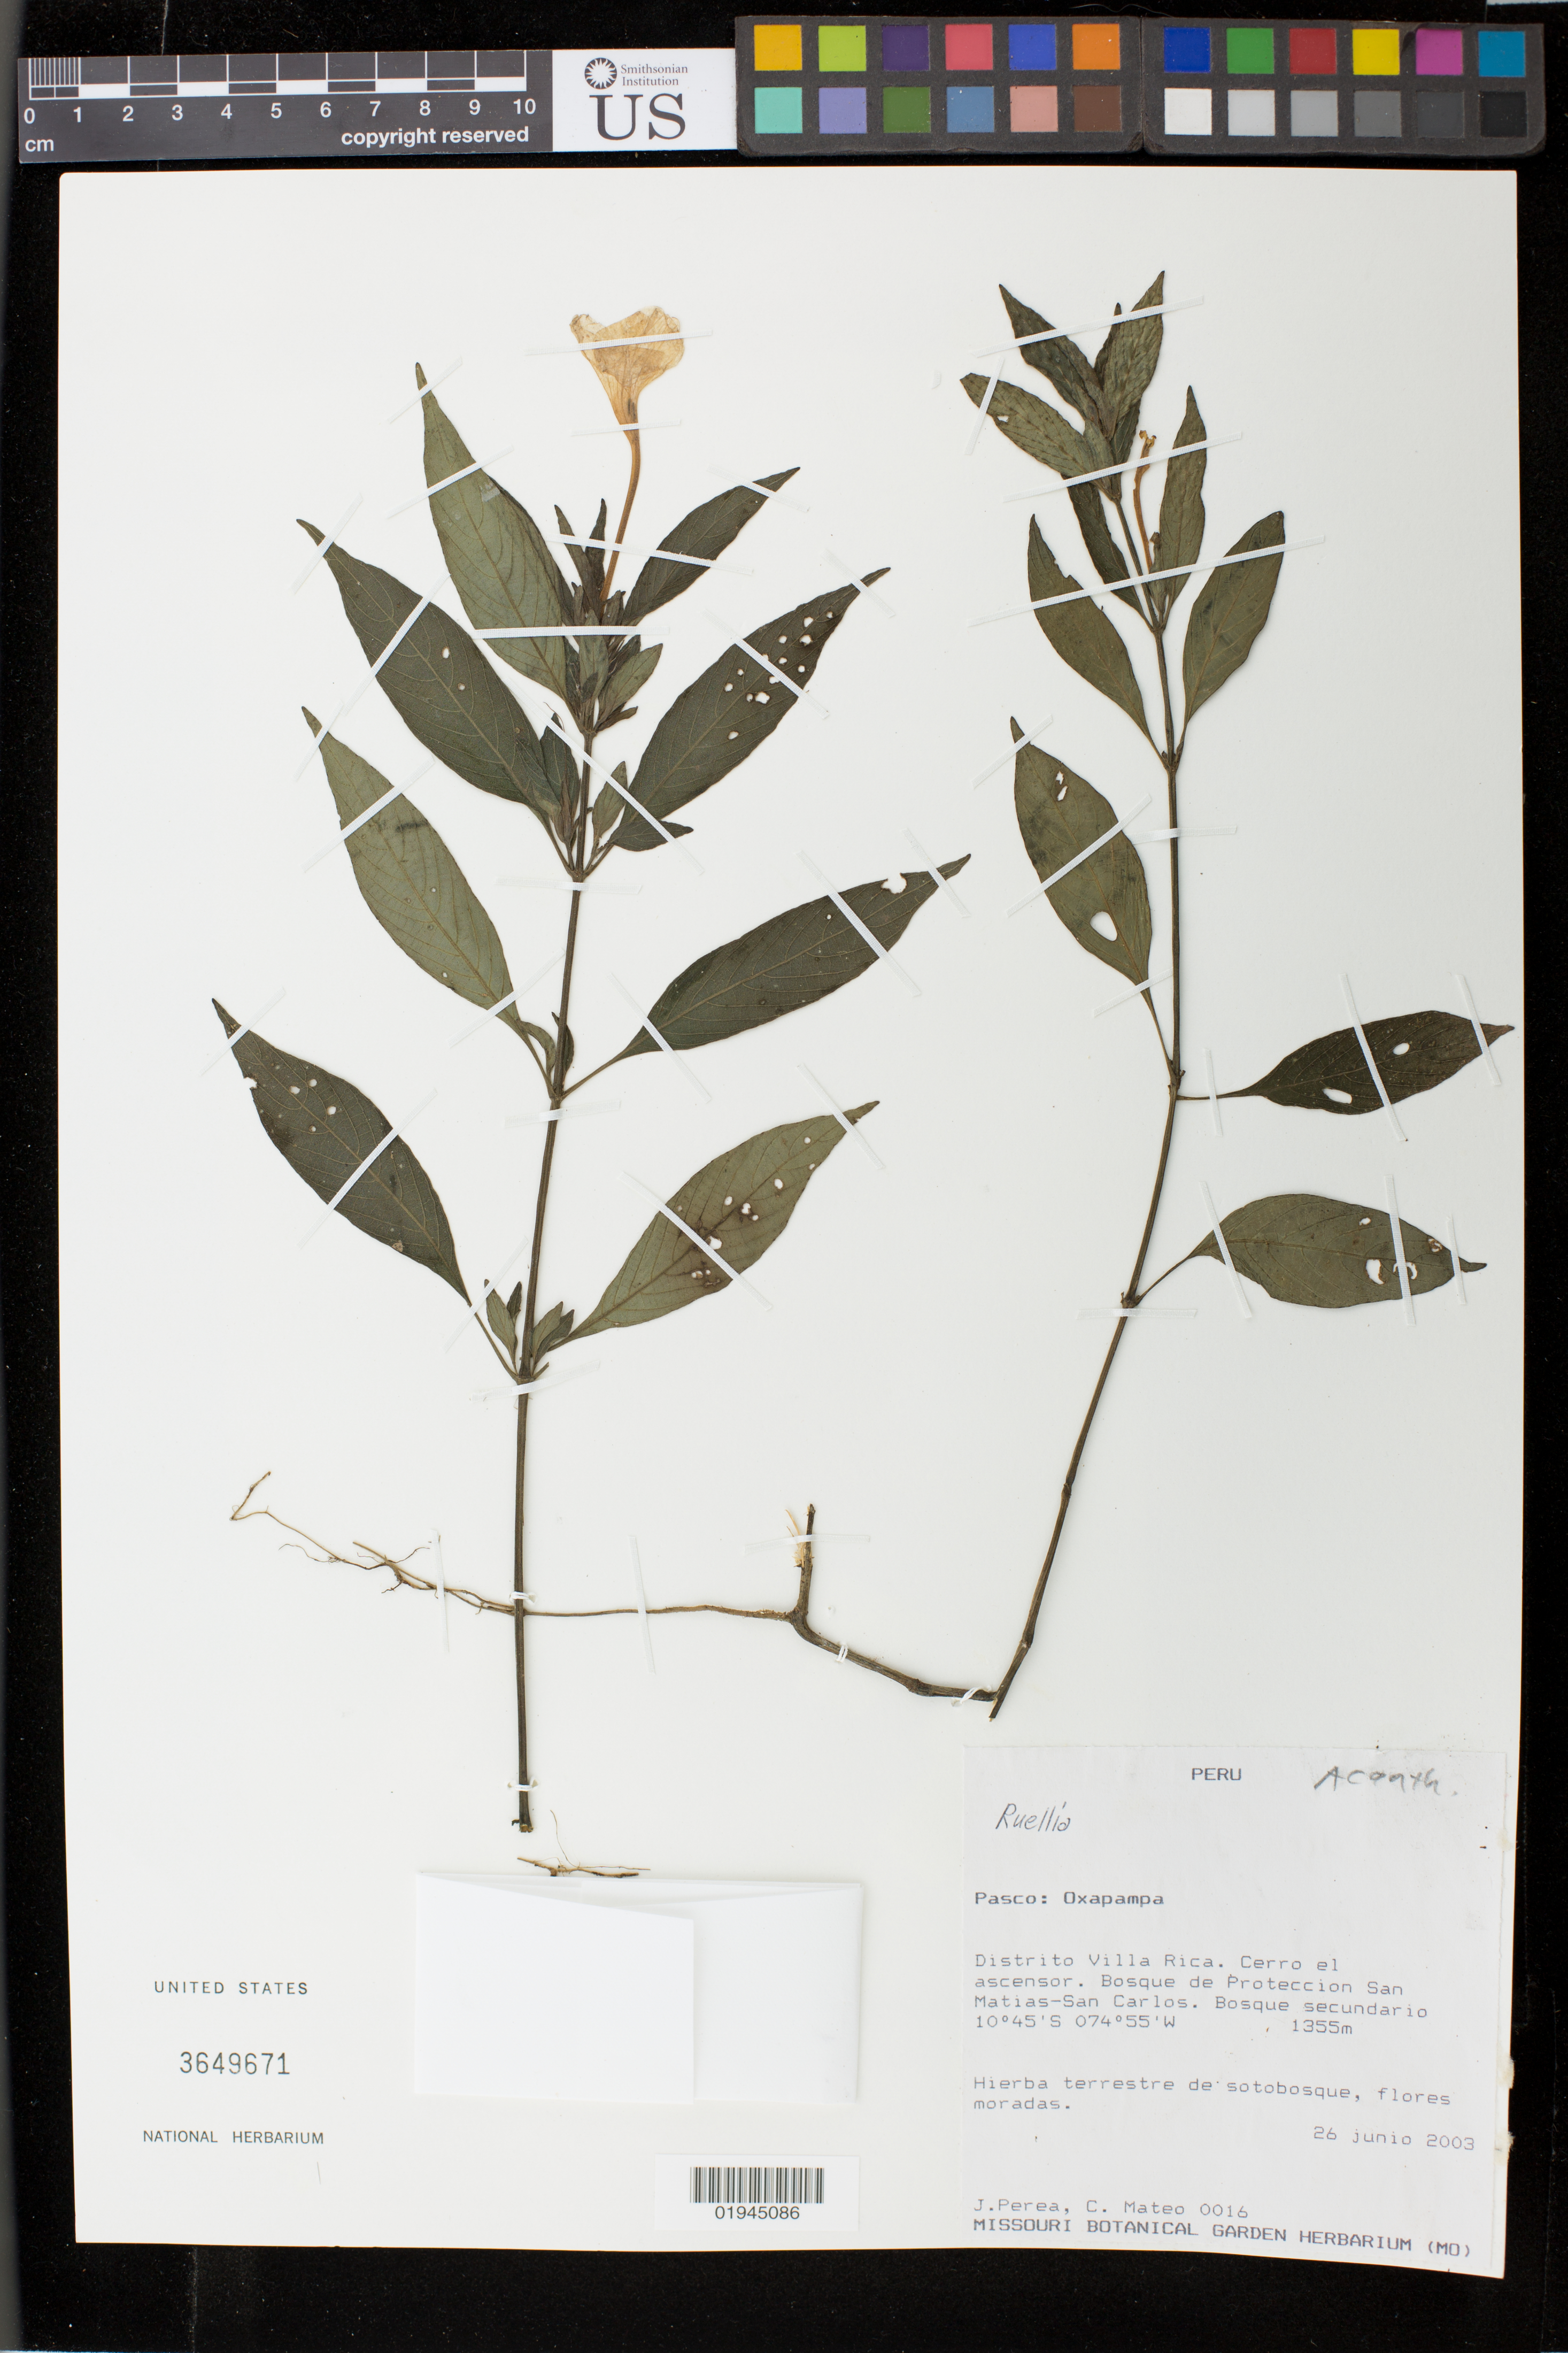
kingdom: Plantae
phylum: Tracheophyta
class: Magnoliopsida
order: Lamiales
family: Acanthaceae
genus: Ruellia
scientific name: Ruellia sp.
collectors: J. Perea & C. Mateo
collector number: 16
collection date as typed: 26 Jun 2003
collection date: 2003-06-26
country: Peru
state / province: Pasco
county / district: Oxapampa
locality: Distrito Villa Rica. Cerro el ascensor. Bosque de Proteccion San Matias-San Carlos.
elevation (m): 1355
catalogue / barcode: US 3649671